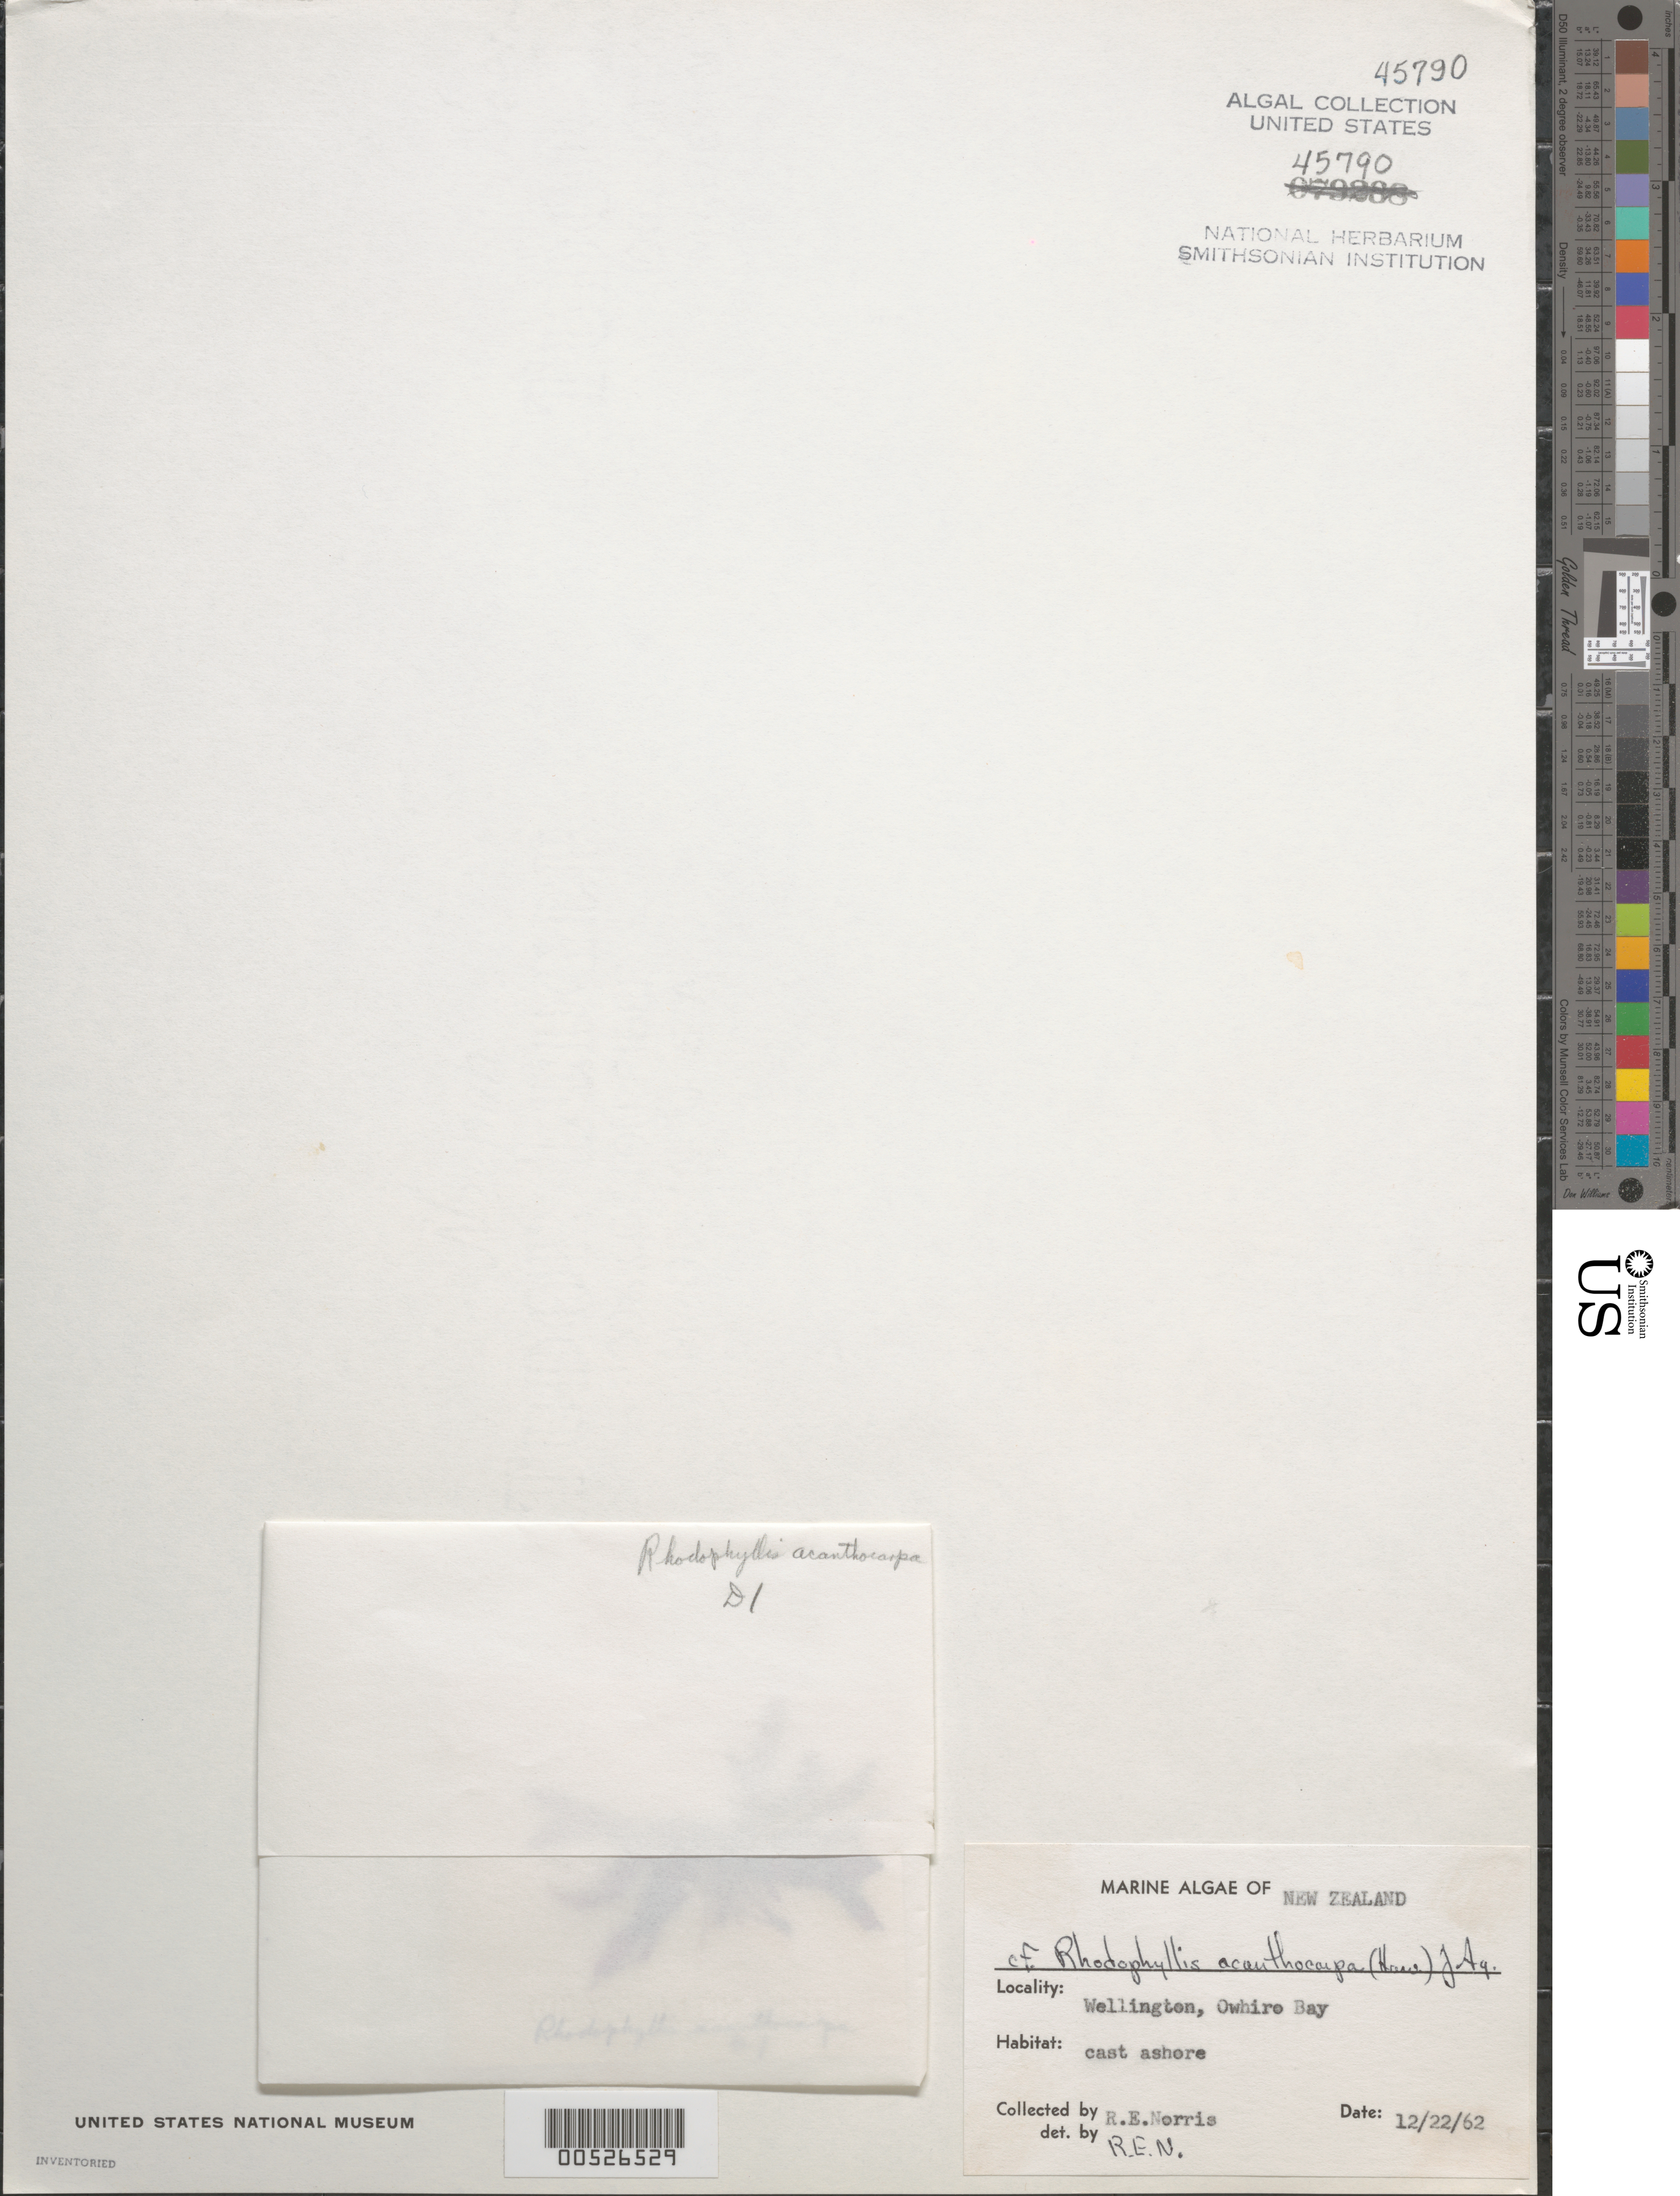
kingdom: Plantae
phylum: Rhodophyta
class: Florideophyceae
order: Gigartinales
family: Cystocloniaceae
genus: Rhodophyllis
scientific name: Rhodophyllis centrocarpa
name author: (Montagne) M.J. Wynne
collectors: R. E. Norris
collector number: D1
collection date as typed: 22 Dec 1962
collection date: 1962-12-22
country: New Zealand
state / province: Wellington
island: North Island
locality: Wellington, Owhiro Bay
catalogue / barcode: US 45790